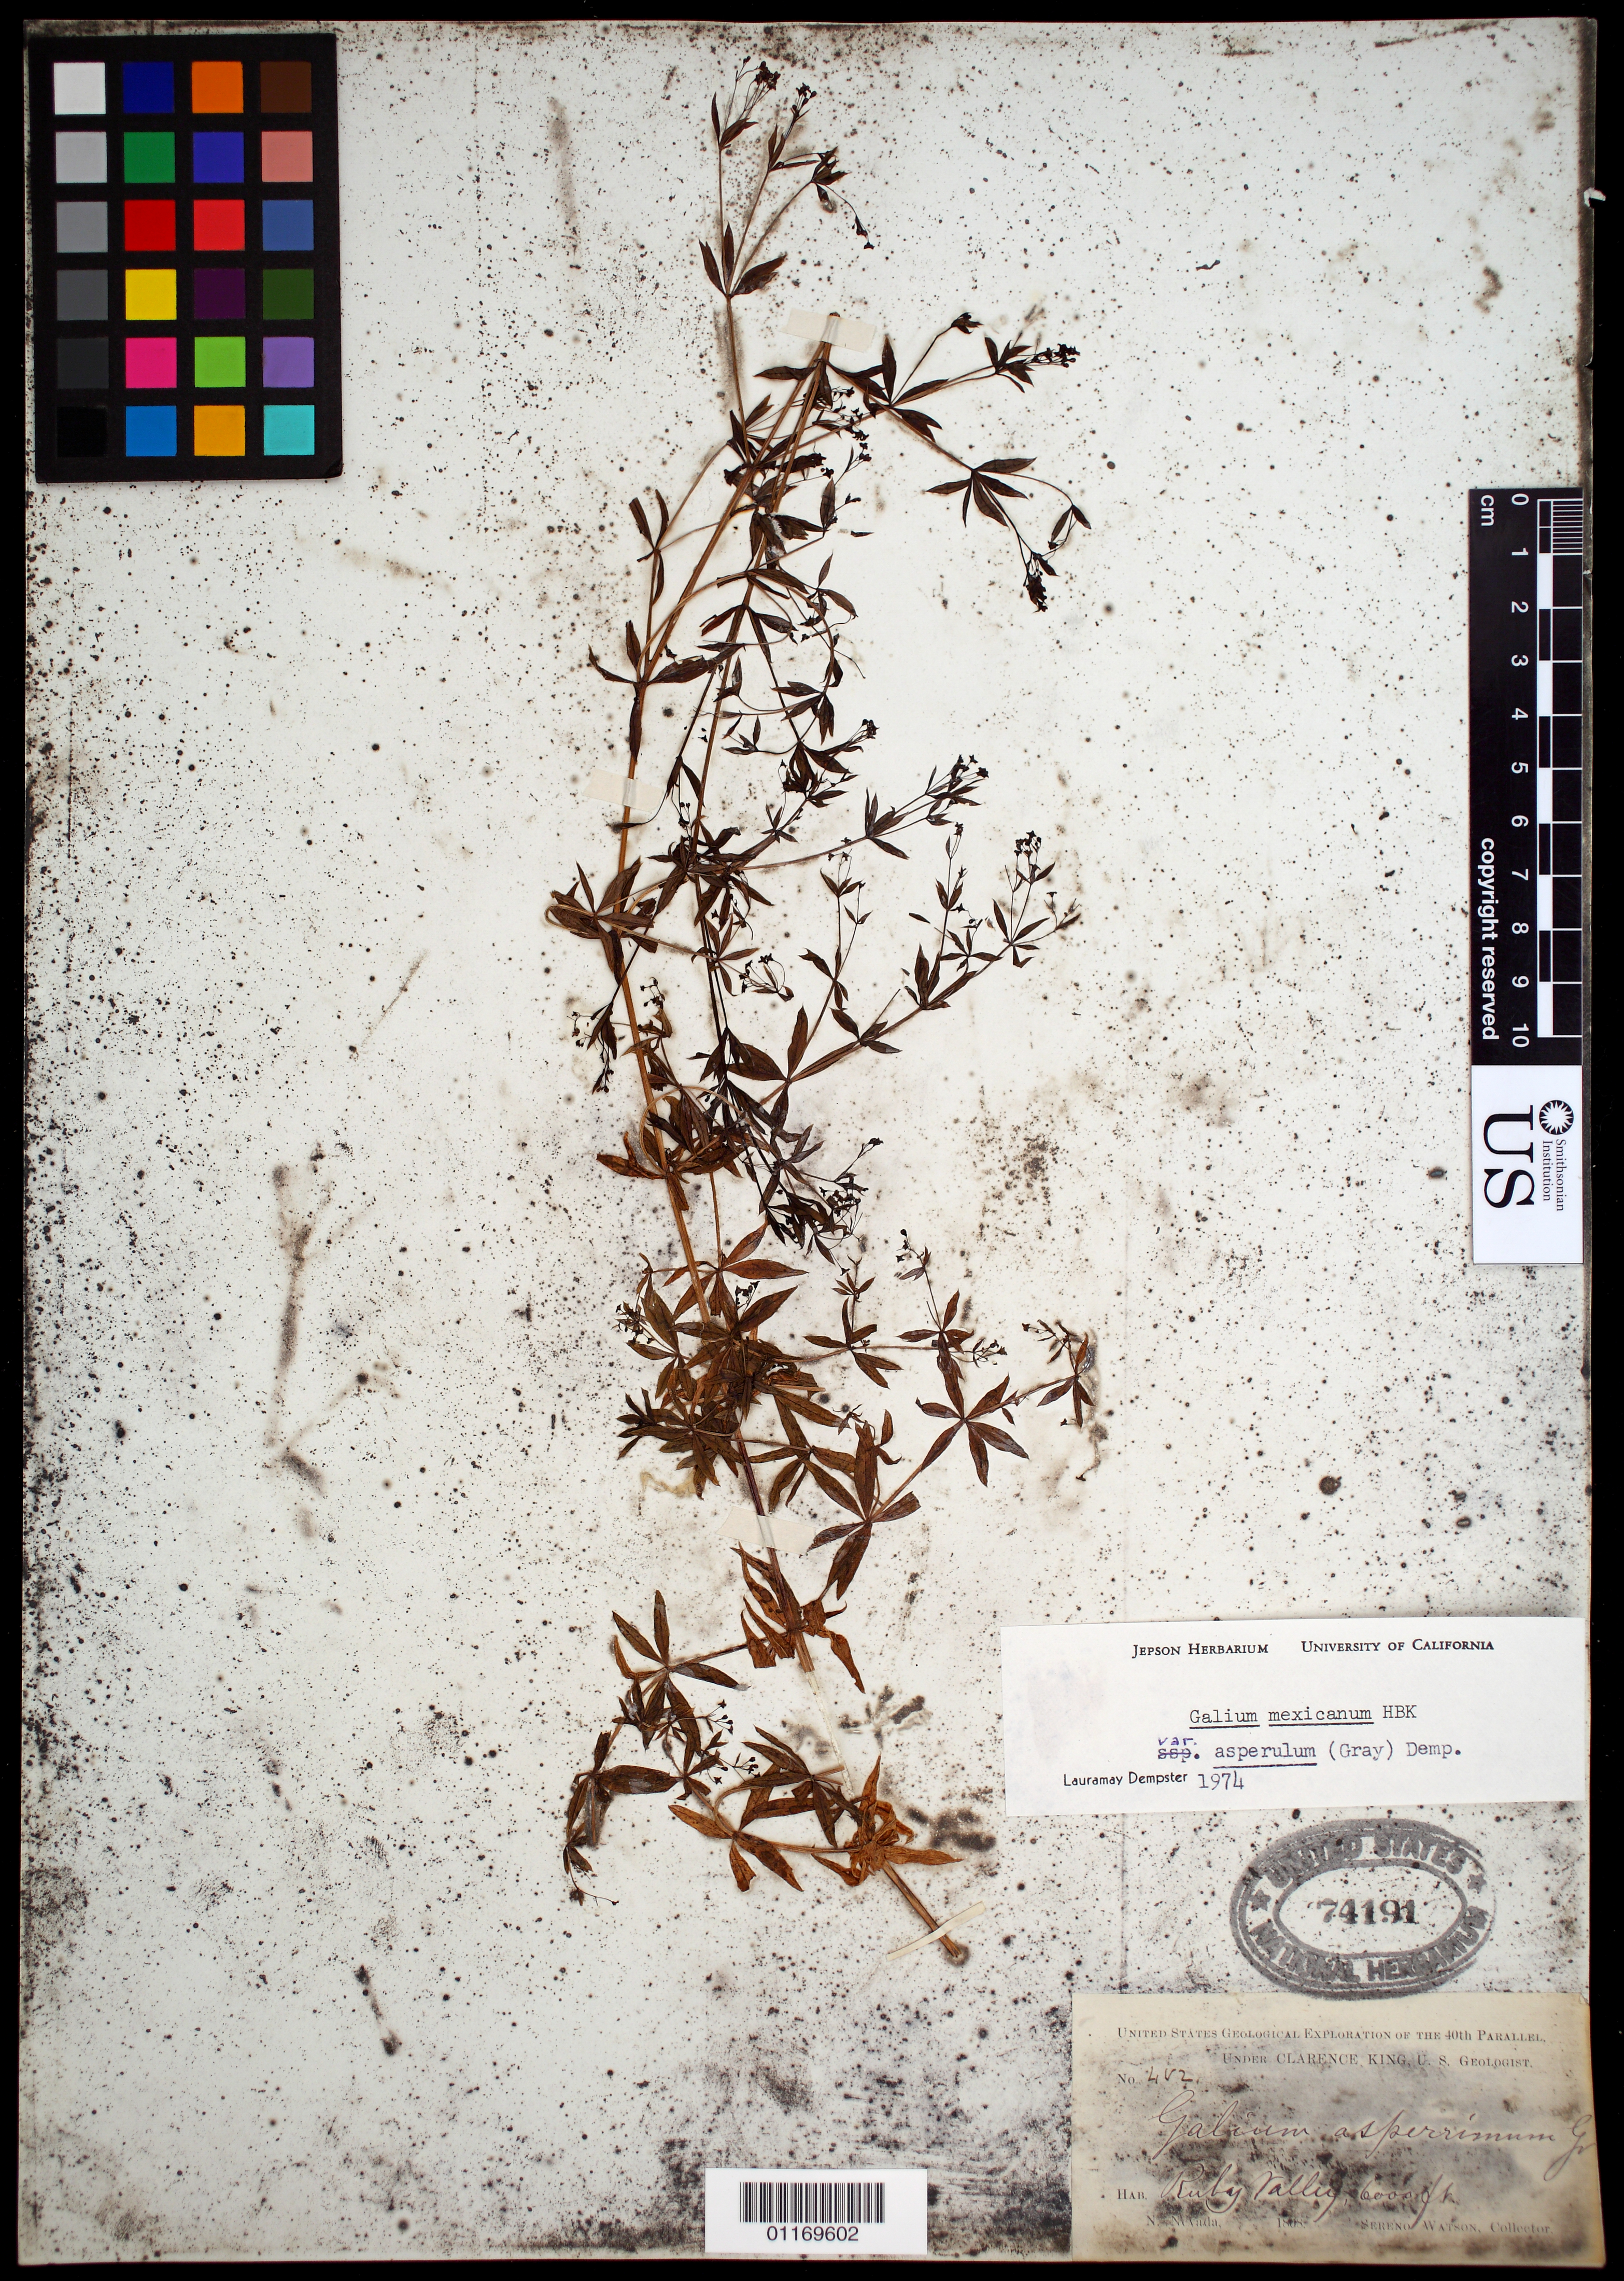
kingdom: Plantae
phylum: Tracheophyta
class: Magnoliopsida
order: Gentianales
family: Rubiaceae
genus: Galium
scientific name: Galium mexicanum subsp. asperulum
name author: (A. Gray) Dempster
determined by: Dempster, L. T.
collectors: S. Watson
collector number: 482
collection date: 1868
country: United States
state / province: Nevada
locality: Ruby Valley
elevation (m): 1829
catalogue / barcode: US 74191